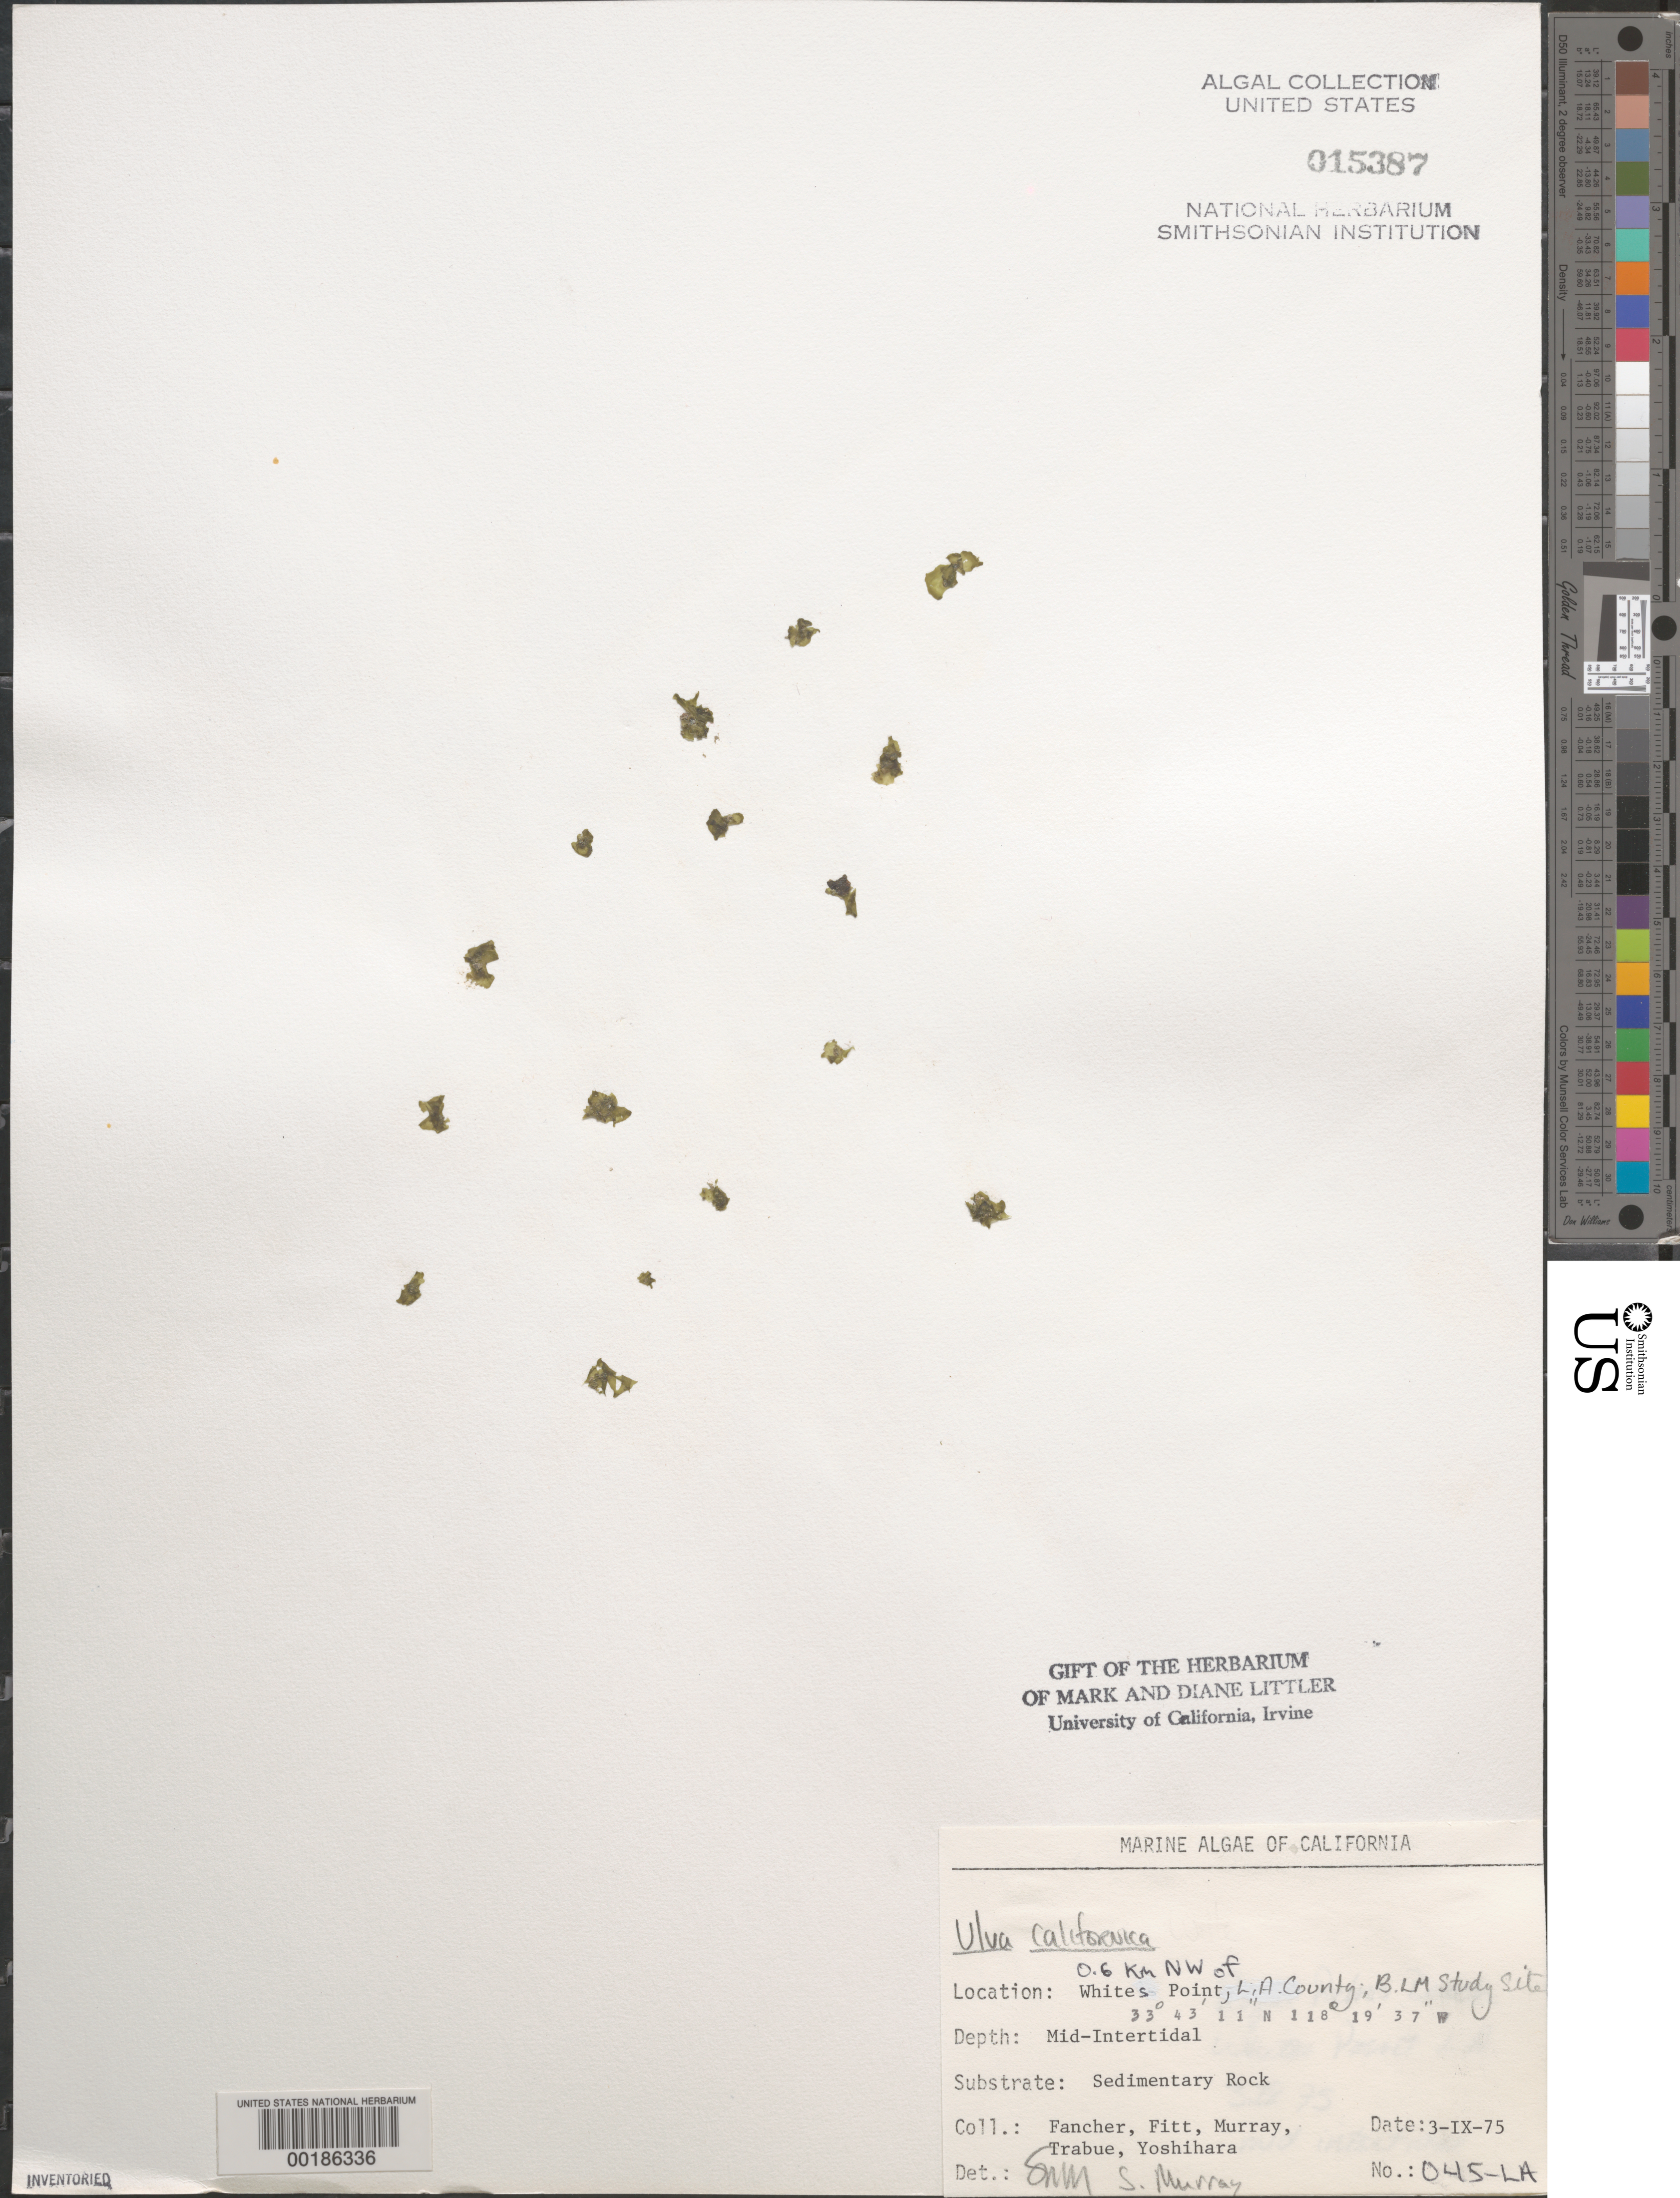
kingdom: Plantae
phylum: Chlorophyta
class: Ulvophyceae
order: Ulvales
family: Ulvaceae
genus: Ulva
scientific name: Ulva californica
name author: N.Wille in Collins et al.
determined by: Murray, S. N.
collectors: J. Fancher, W. Fitt, S. N. Murray, P. J. Trabue & K. Yoshihara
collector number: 045-la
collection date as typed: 03 Sep 1975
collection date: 1975-09-03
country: United States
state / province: California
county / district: Los Angeles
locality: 0.6 km northwest of Whites Point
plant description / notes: BLM-SOCALBIGHT Rocky Intertidal Survey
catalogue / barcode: US 15387